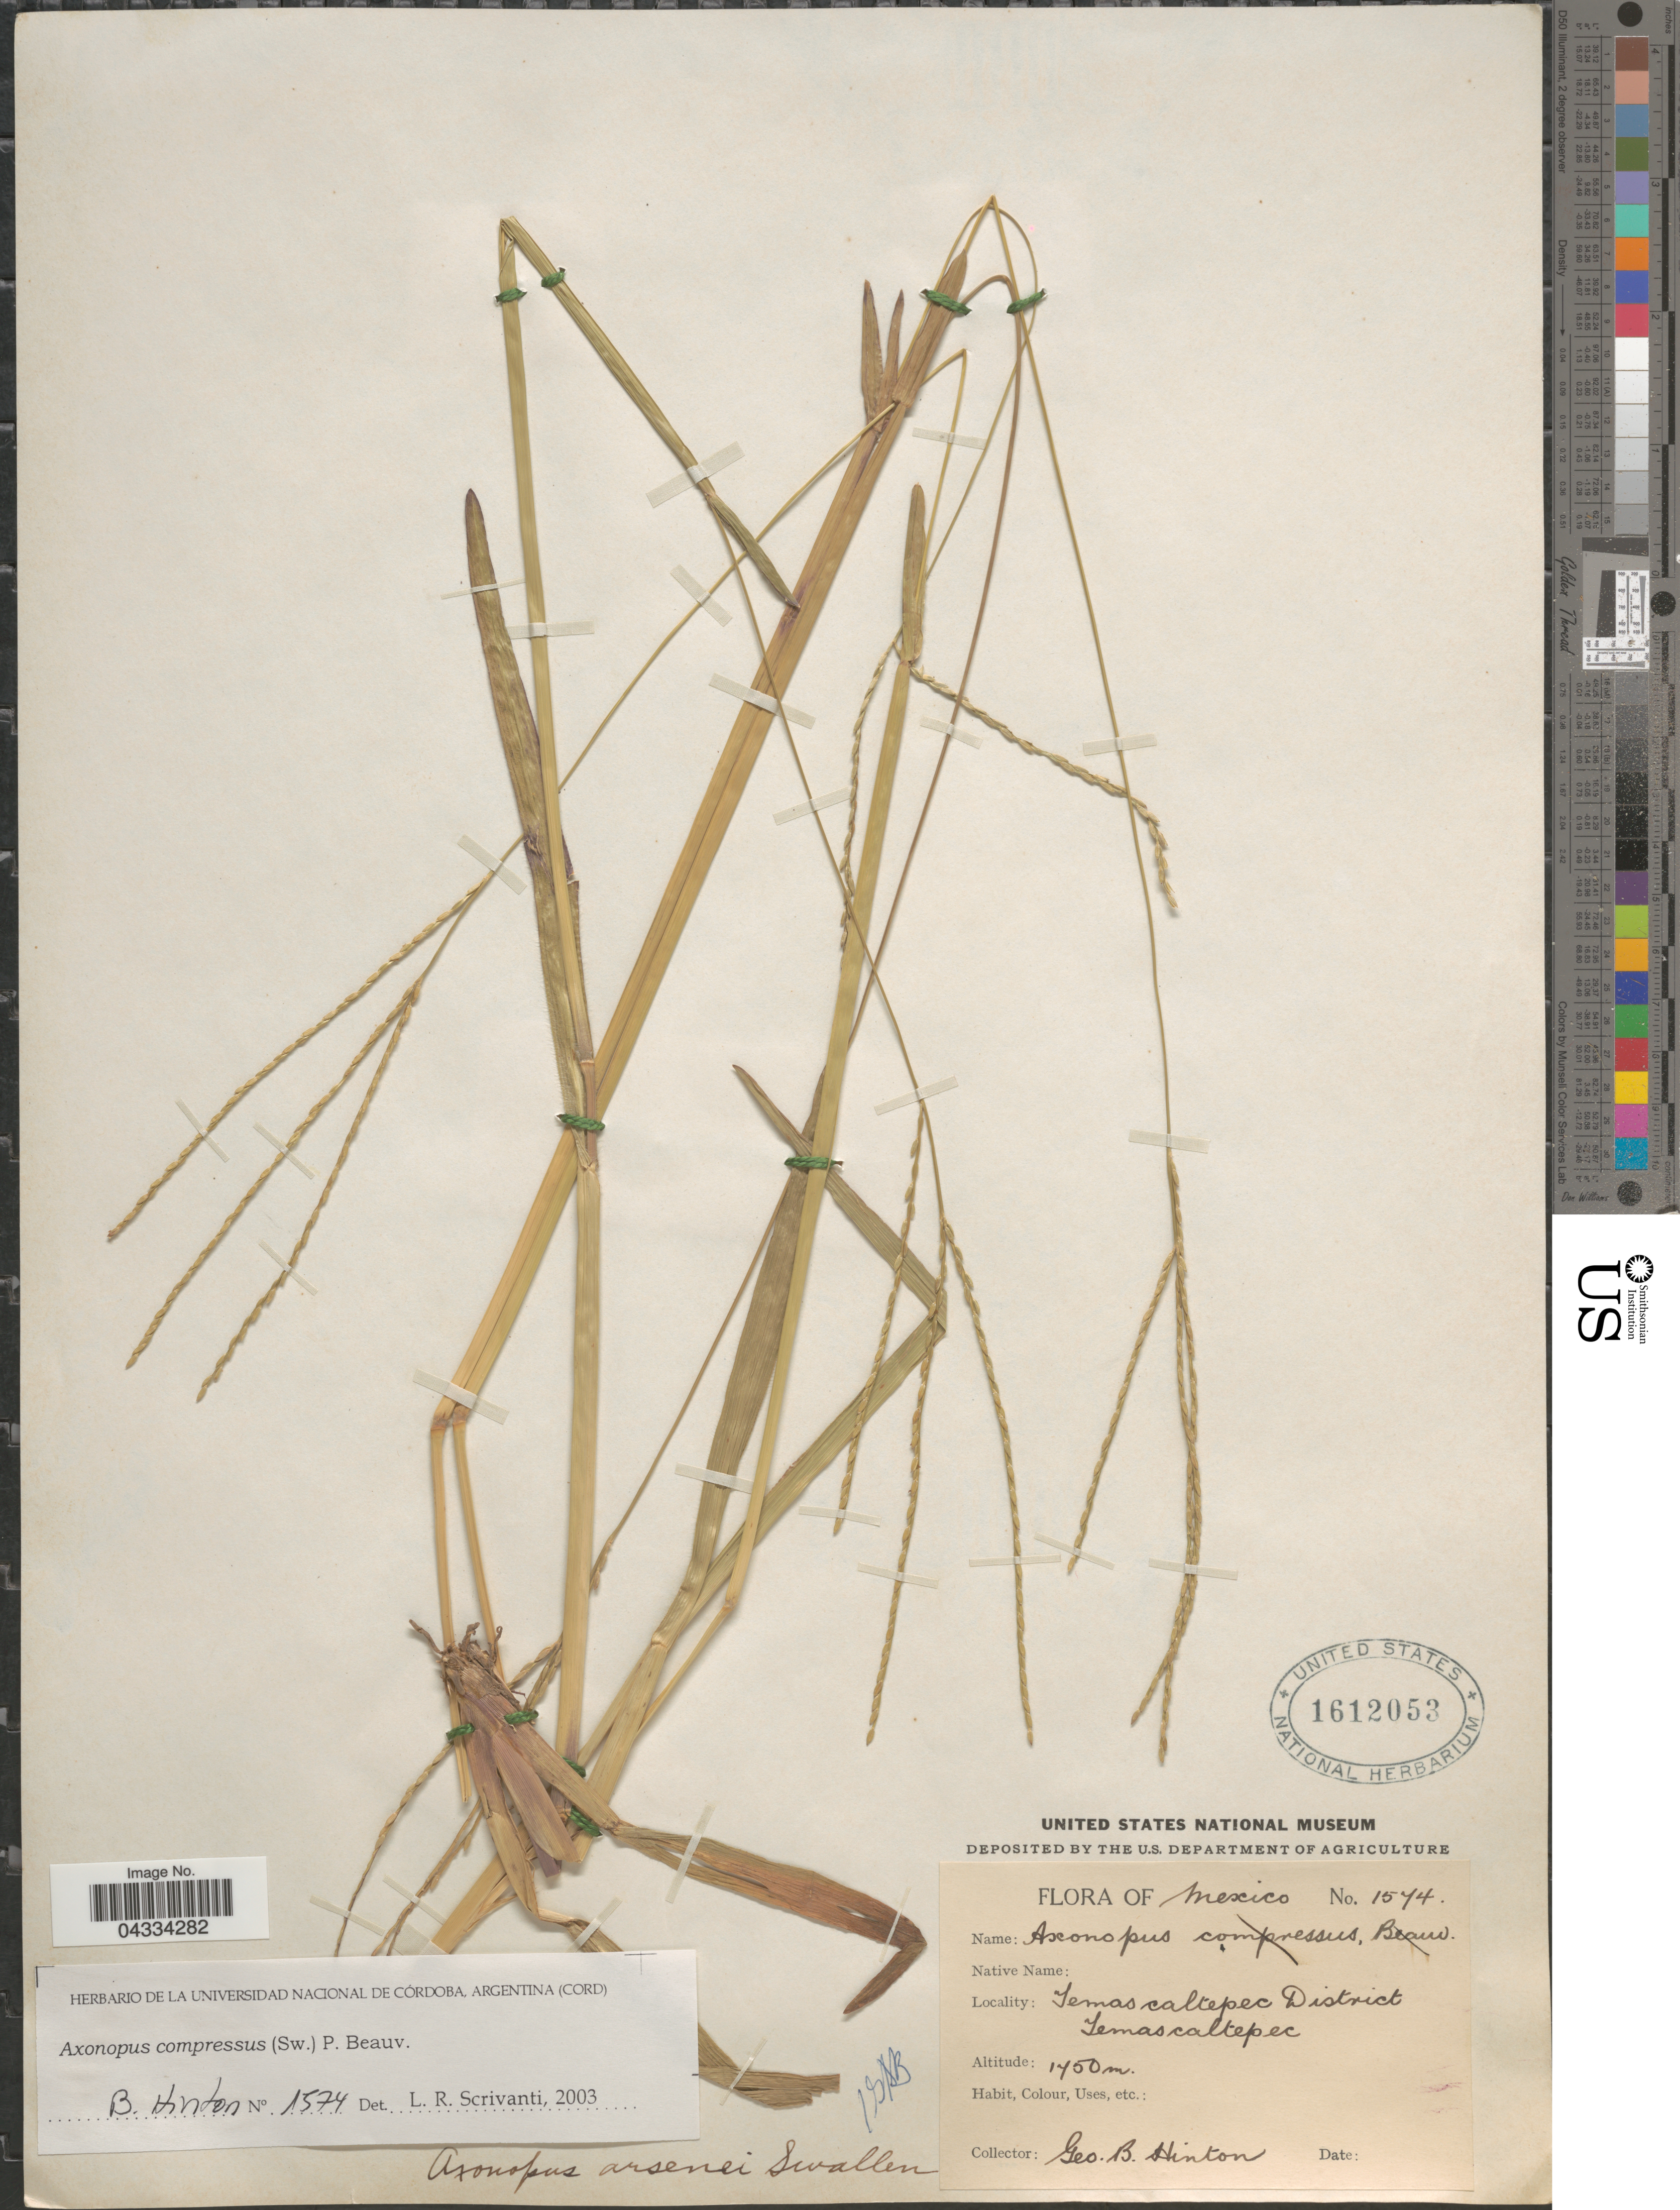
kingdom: Plantae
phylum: Tracheophyta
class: Liliopsida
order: Poales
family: Poaceae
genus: Axonopus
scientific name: Axonopus compressus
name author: (Sw.) P. Beauv.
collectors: G. B. Hinton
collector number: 1574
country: Mexico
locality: Temascaltepec District. Temascaltepec.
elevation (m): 1450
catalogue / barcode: US 1612053